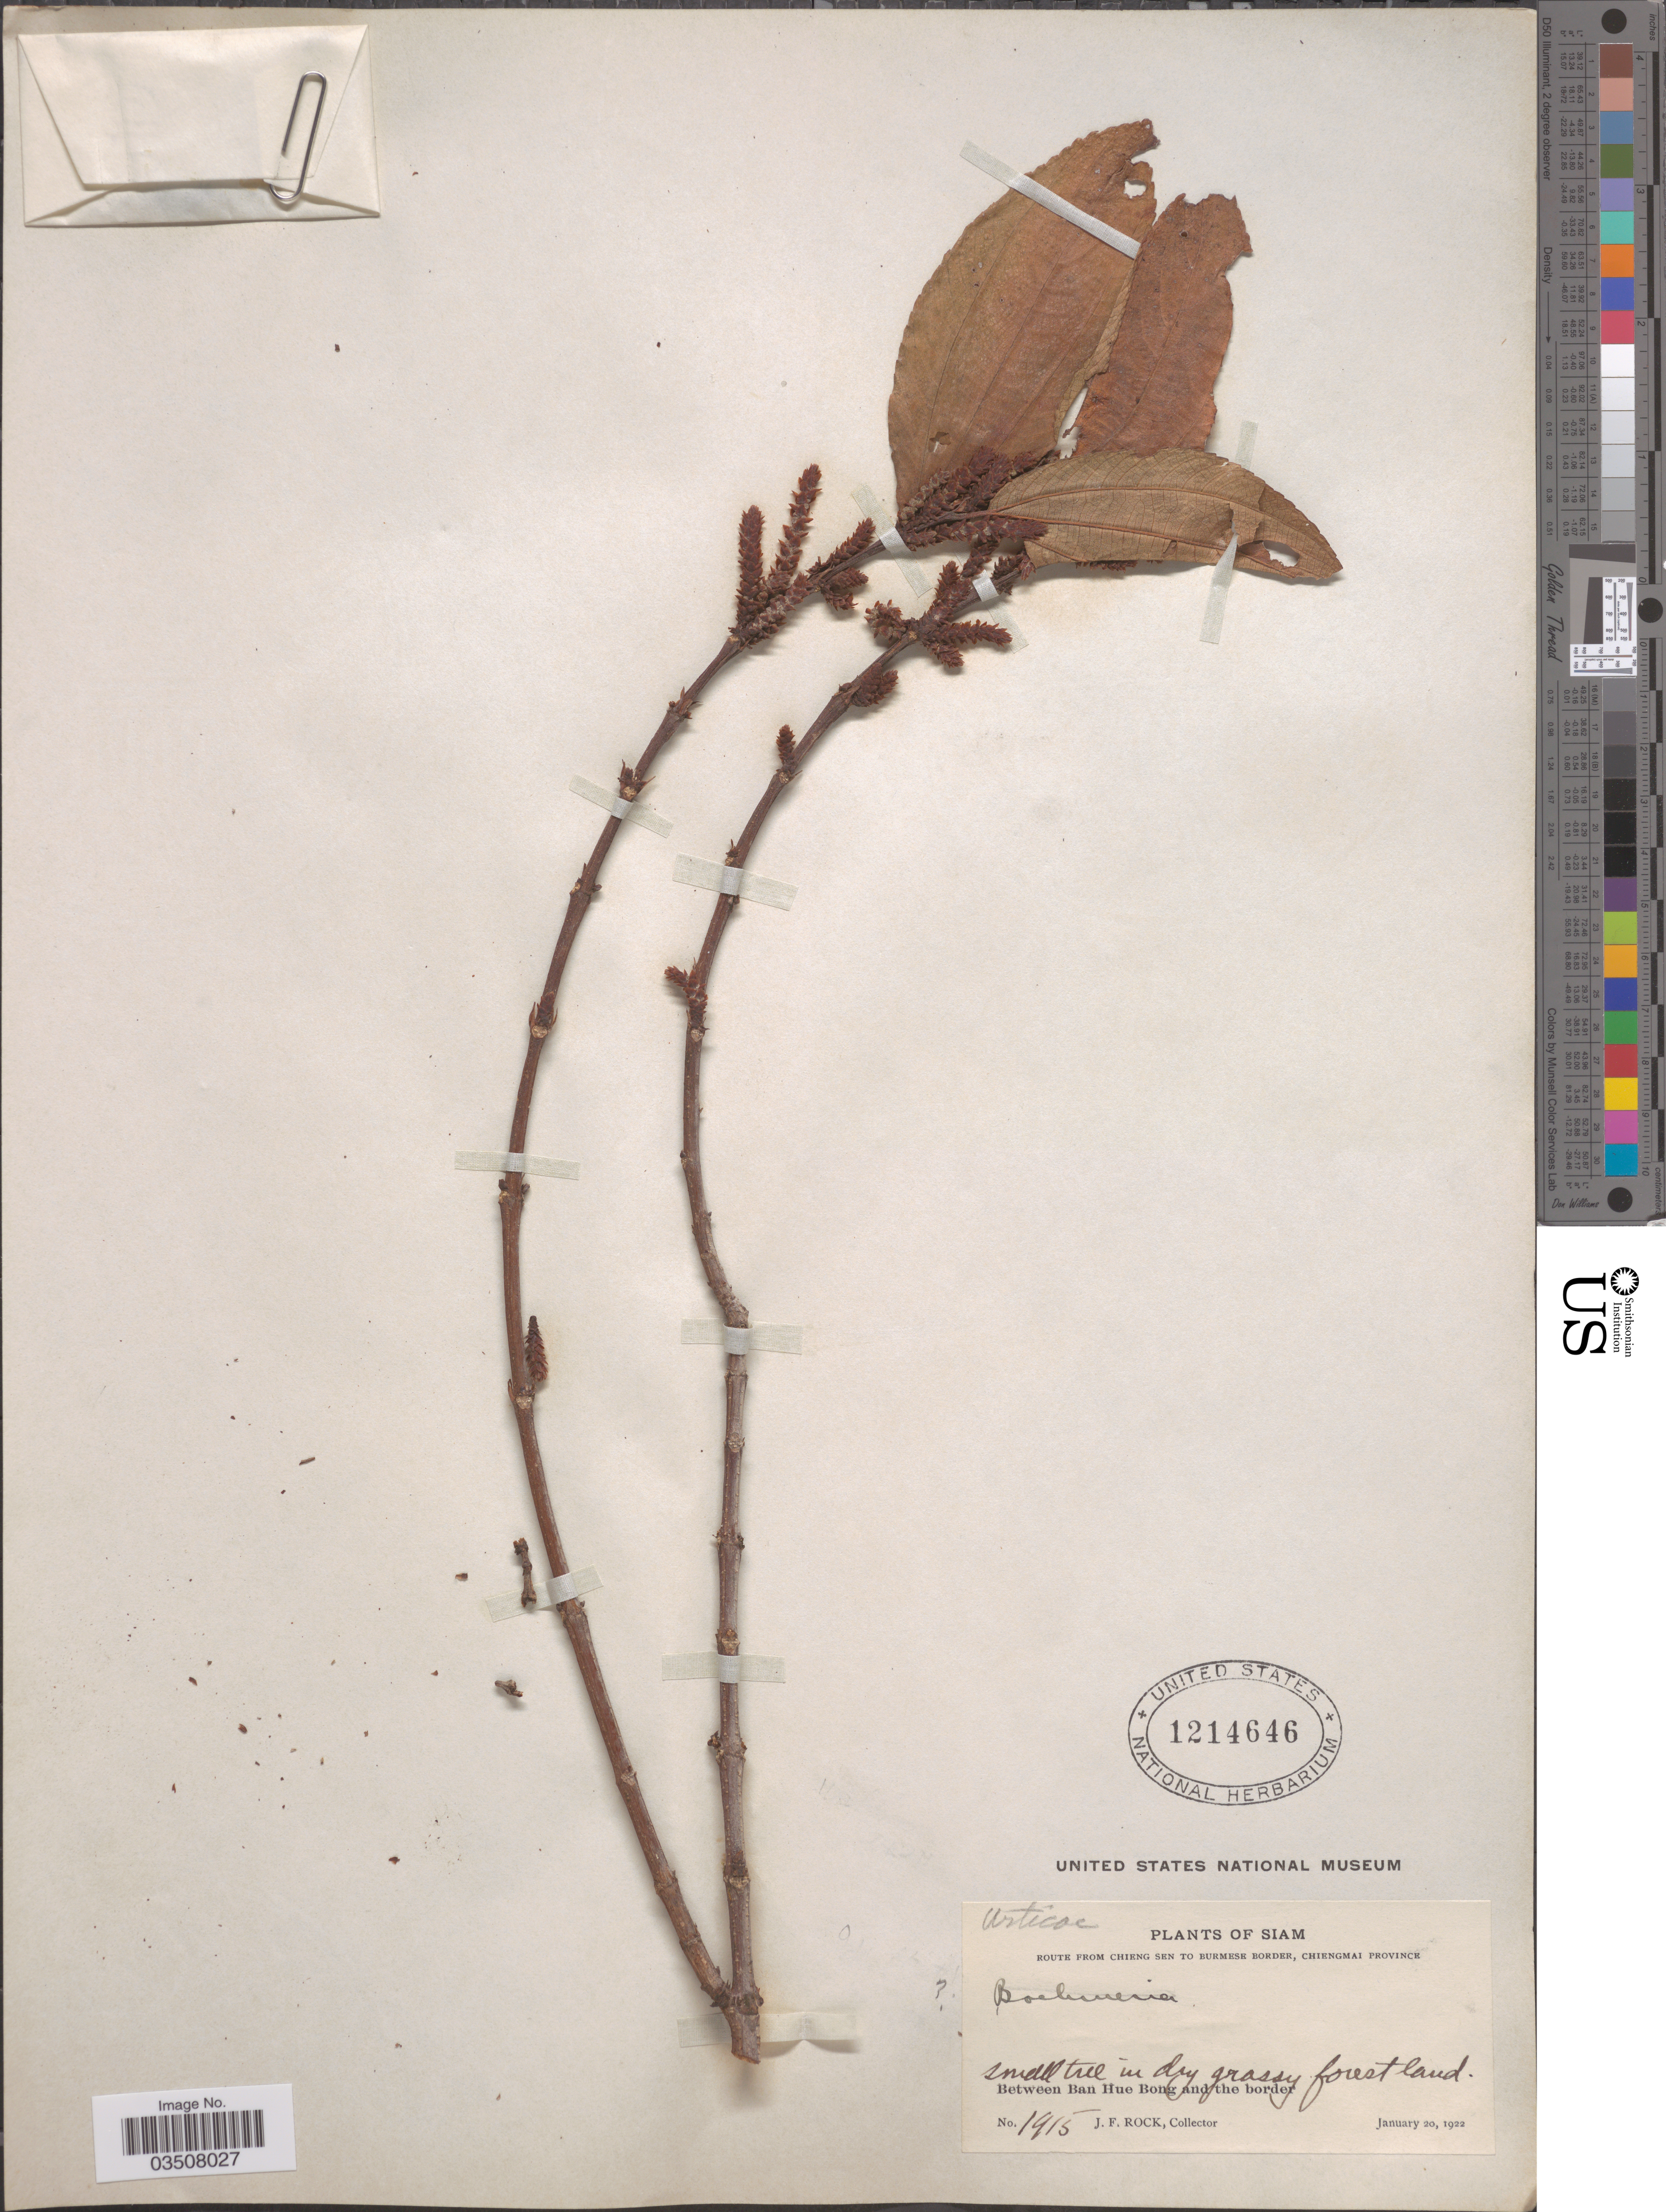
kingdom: Plantae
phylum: Tracheophyta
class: Magnoliopsida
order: Rosales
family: Urticaceae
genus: Boehmeria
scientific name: Boehmeria sp.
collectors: J. Rock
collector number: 1915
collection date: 1922-01-20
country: Thailand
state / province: Chiang Mai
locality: Siam. Route from Chieng Sen to Burmese Border, Chiengmai Province. Between Ban Hue Bong and the border.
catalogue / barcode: US 1214646